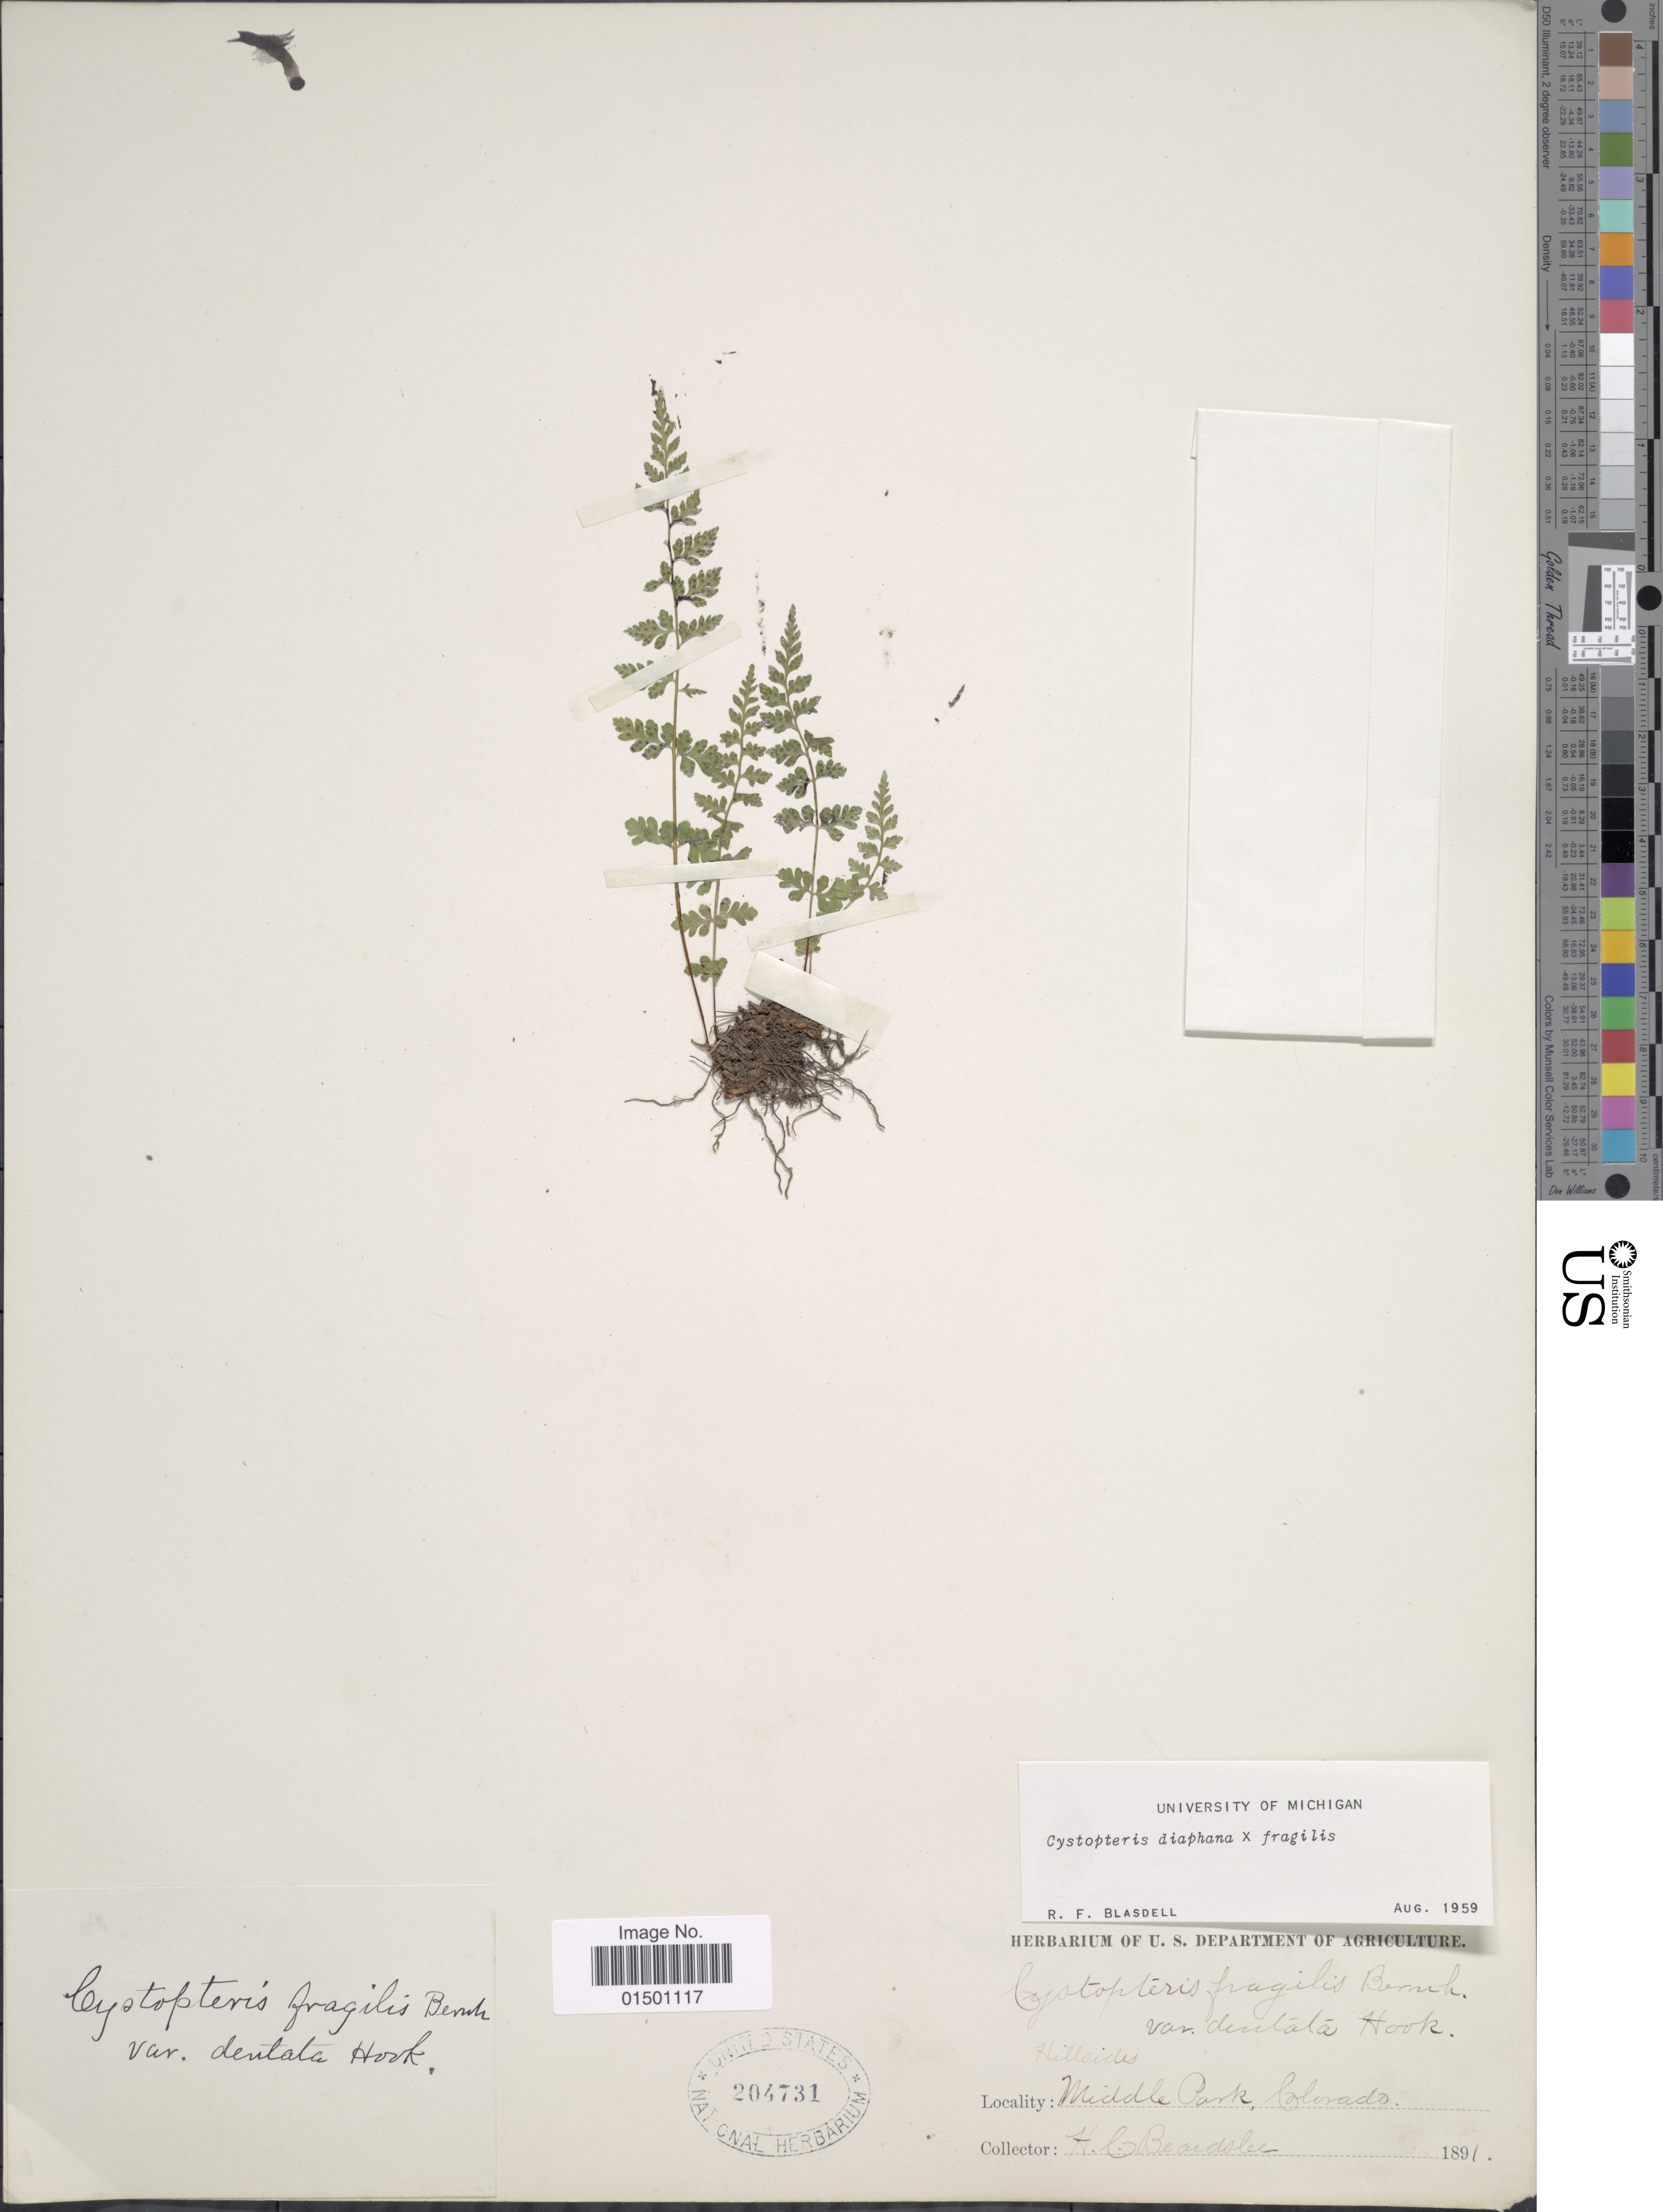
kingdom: Plantae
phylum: Tracheophyta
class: Polypodiopsida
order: Polypodiales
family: Cystopteridaceae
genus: Cystopteris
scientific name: Cystopteris diaphana x C. fragilis (L.) Bernh.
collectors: H. Beardslee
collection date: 1891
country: United States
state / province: Colorado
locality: Middle Park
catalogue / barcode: US 204731